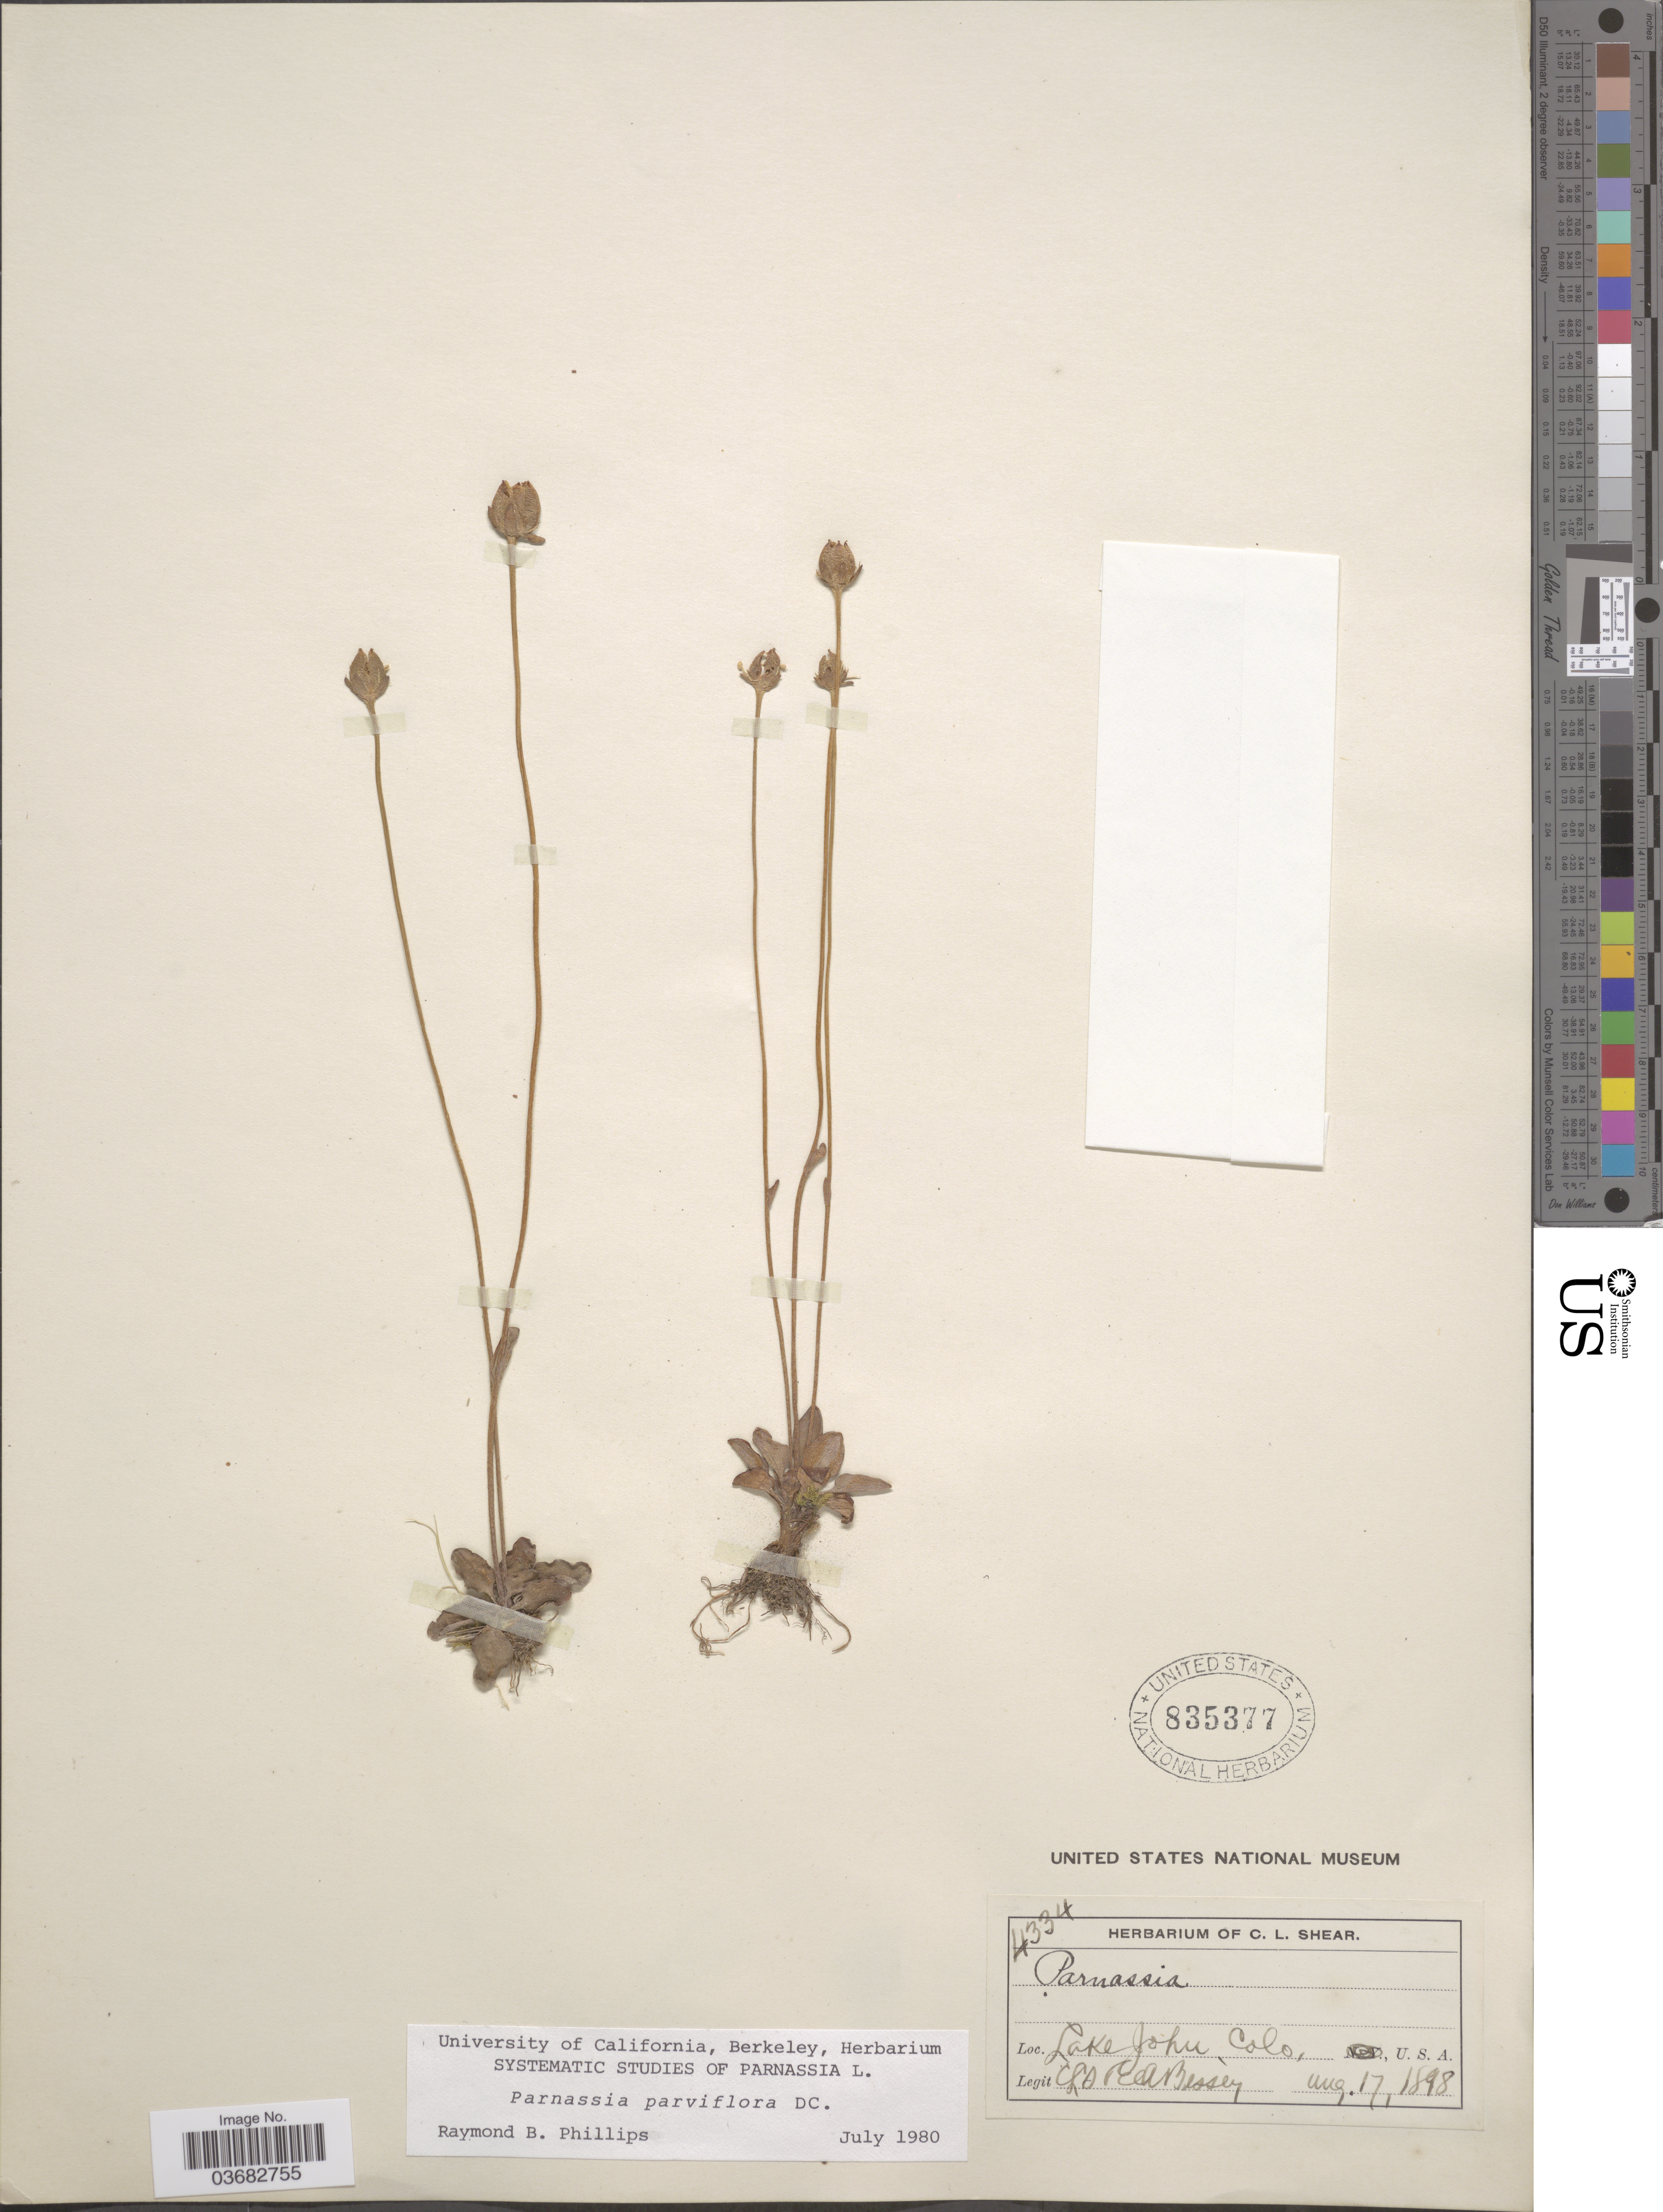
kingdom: Plantae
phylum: Tracheophyta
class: Magnoliopsida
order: Celastrales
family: Parnassiaceae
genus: Parnassia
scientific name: Parnassia parviflora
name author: DC.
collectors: C. L. Shear & E. A. Bessey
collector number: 4334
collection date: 1898-08-17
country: United States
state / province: Colorado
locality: Lake John.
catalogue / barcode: US 835377